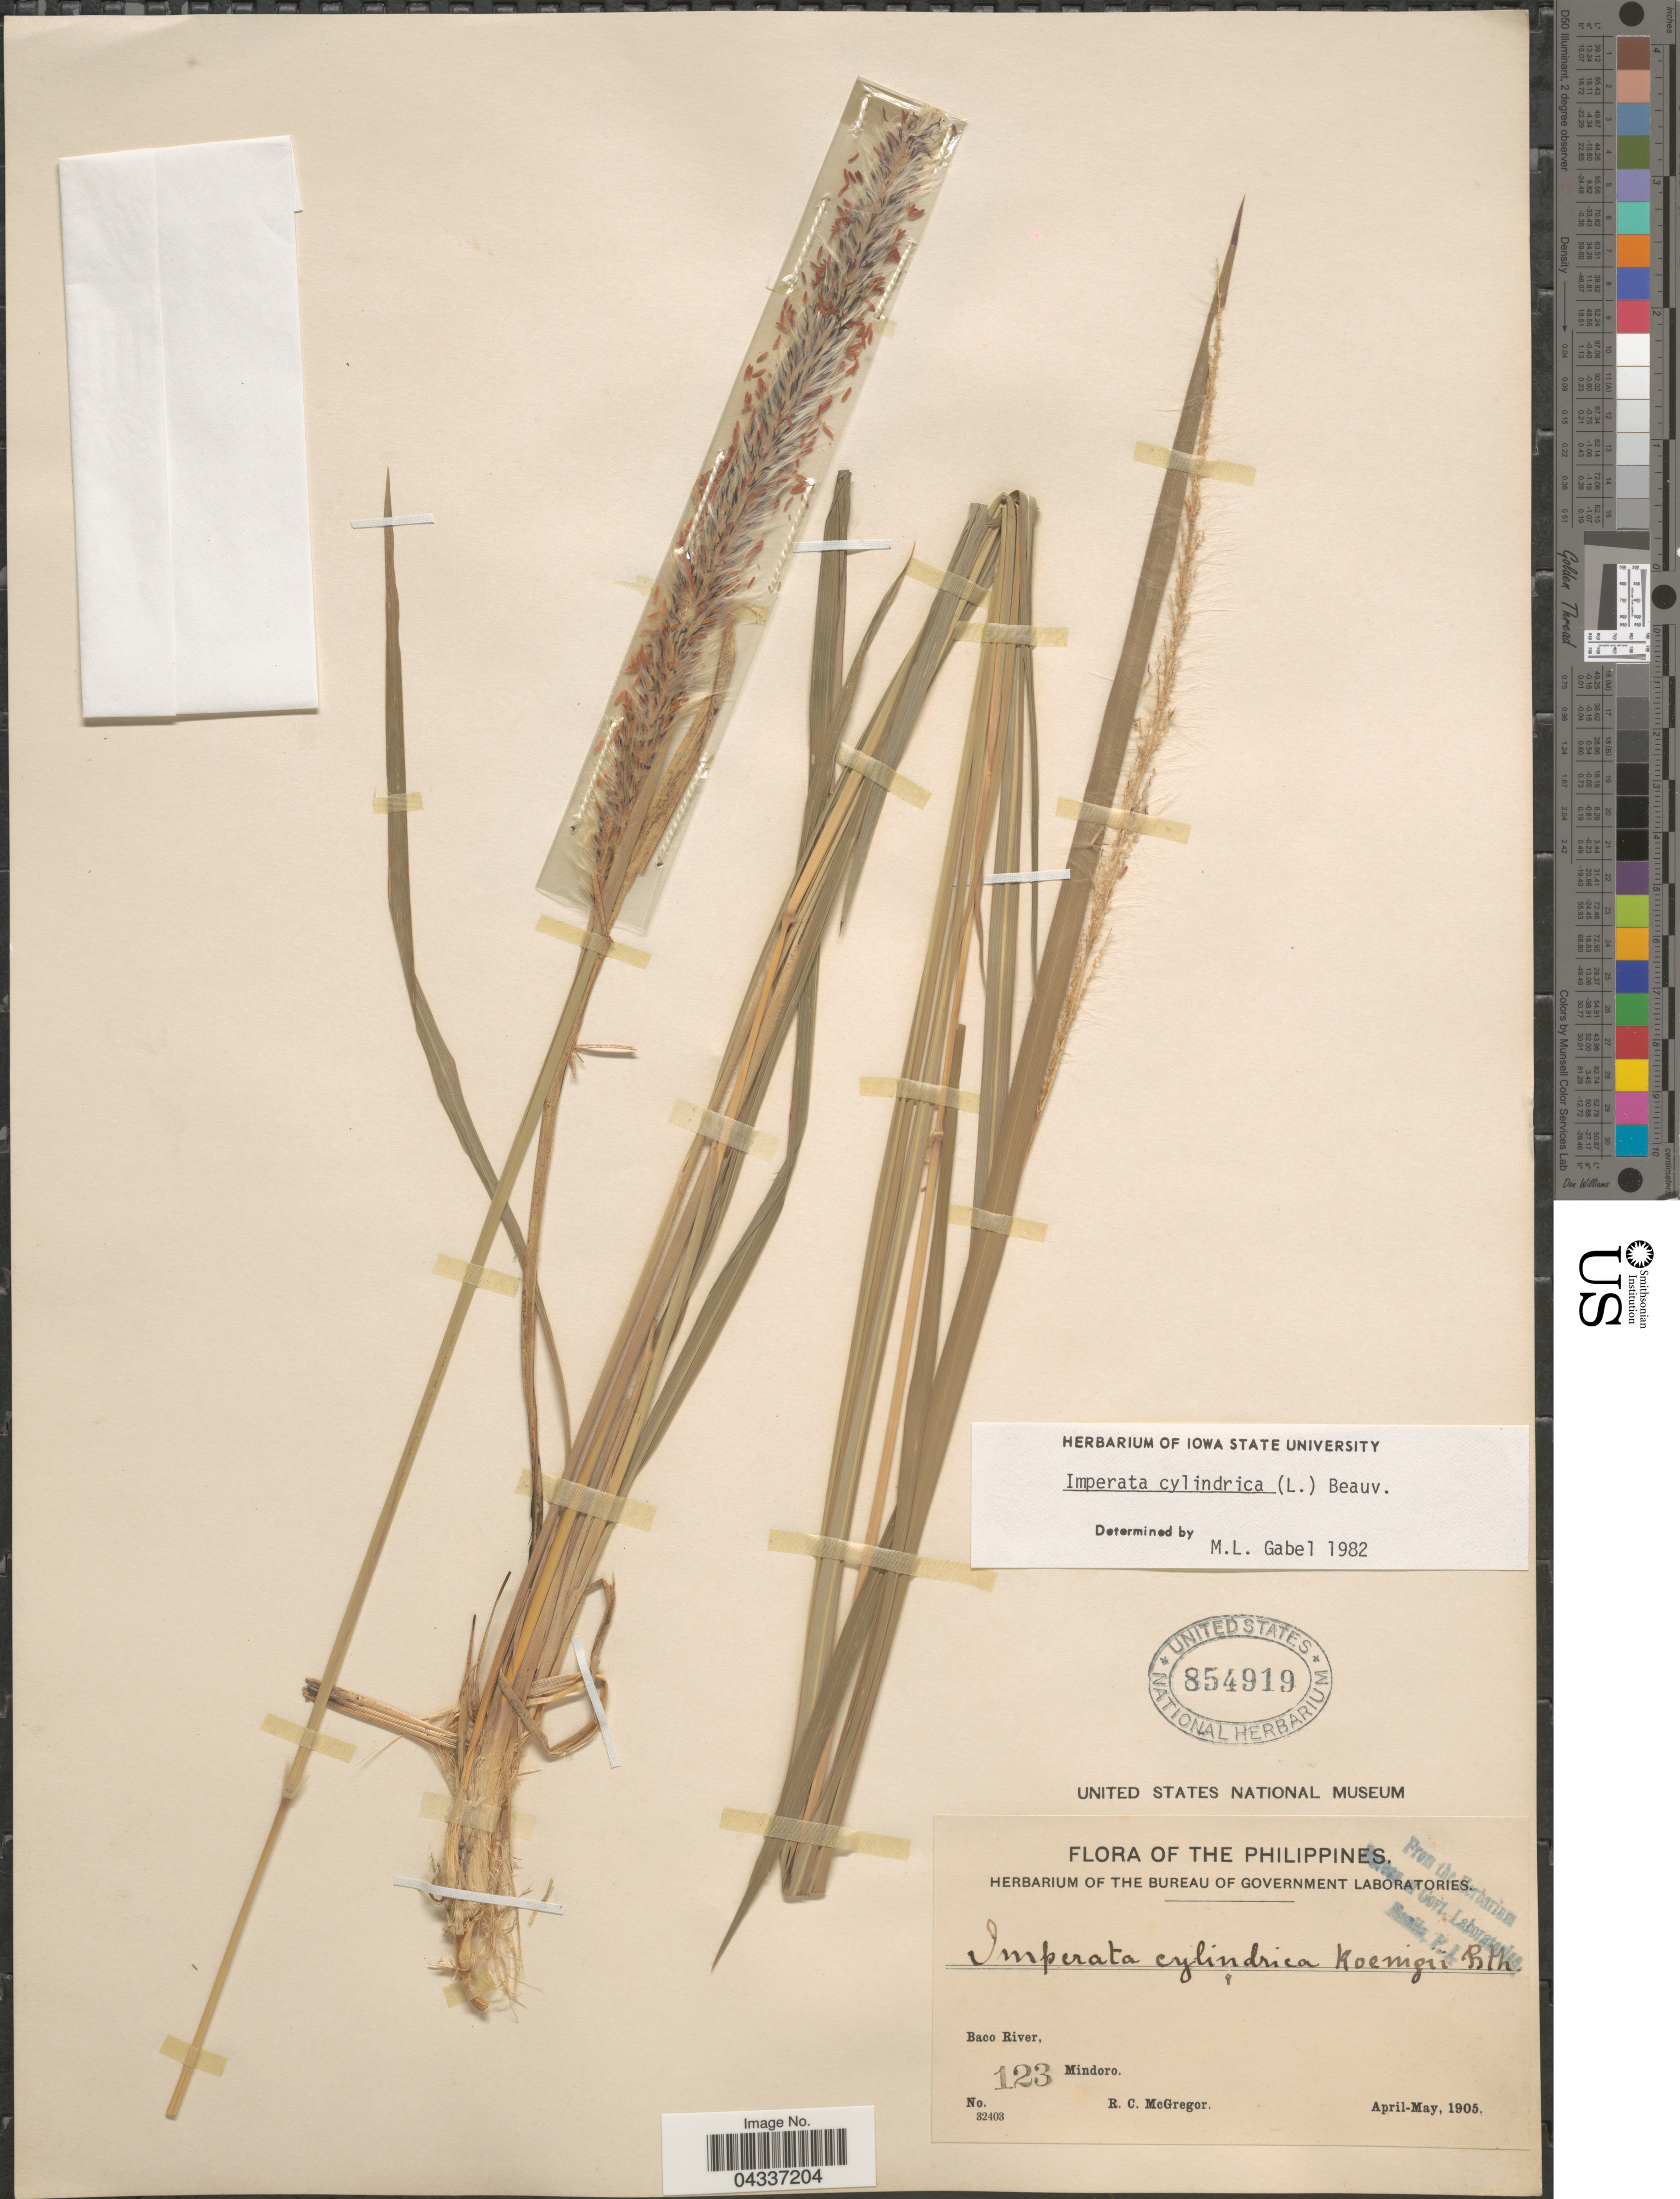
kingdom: Plantae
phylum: Tracheophyta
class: Liliopsida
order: Poales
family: Poaceae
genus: Imperata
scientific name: Imperata cylindrica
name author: (L.) P. Beauv.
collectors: R. C. McGregor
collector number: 123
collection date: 1905-04/1905-05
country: Philippines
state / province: Mimaropa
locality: Baco River, Mindoro.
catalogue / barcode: US 854919